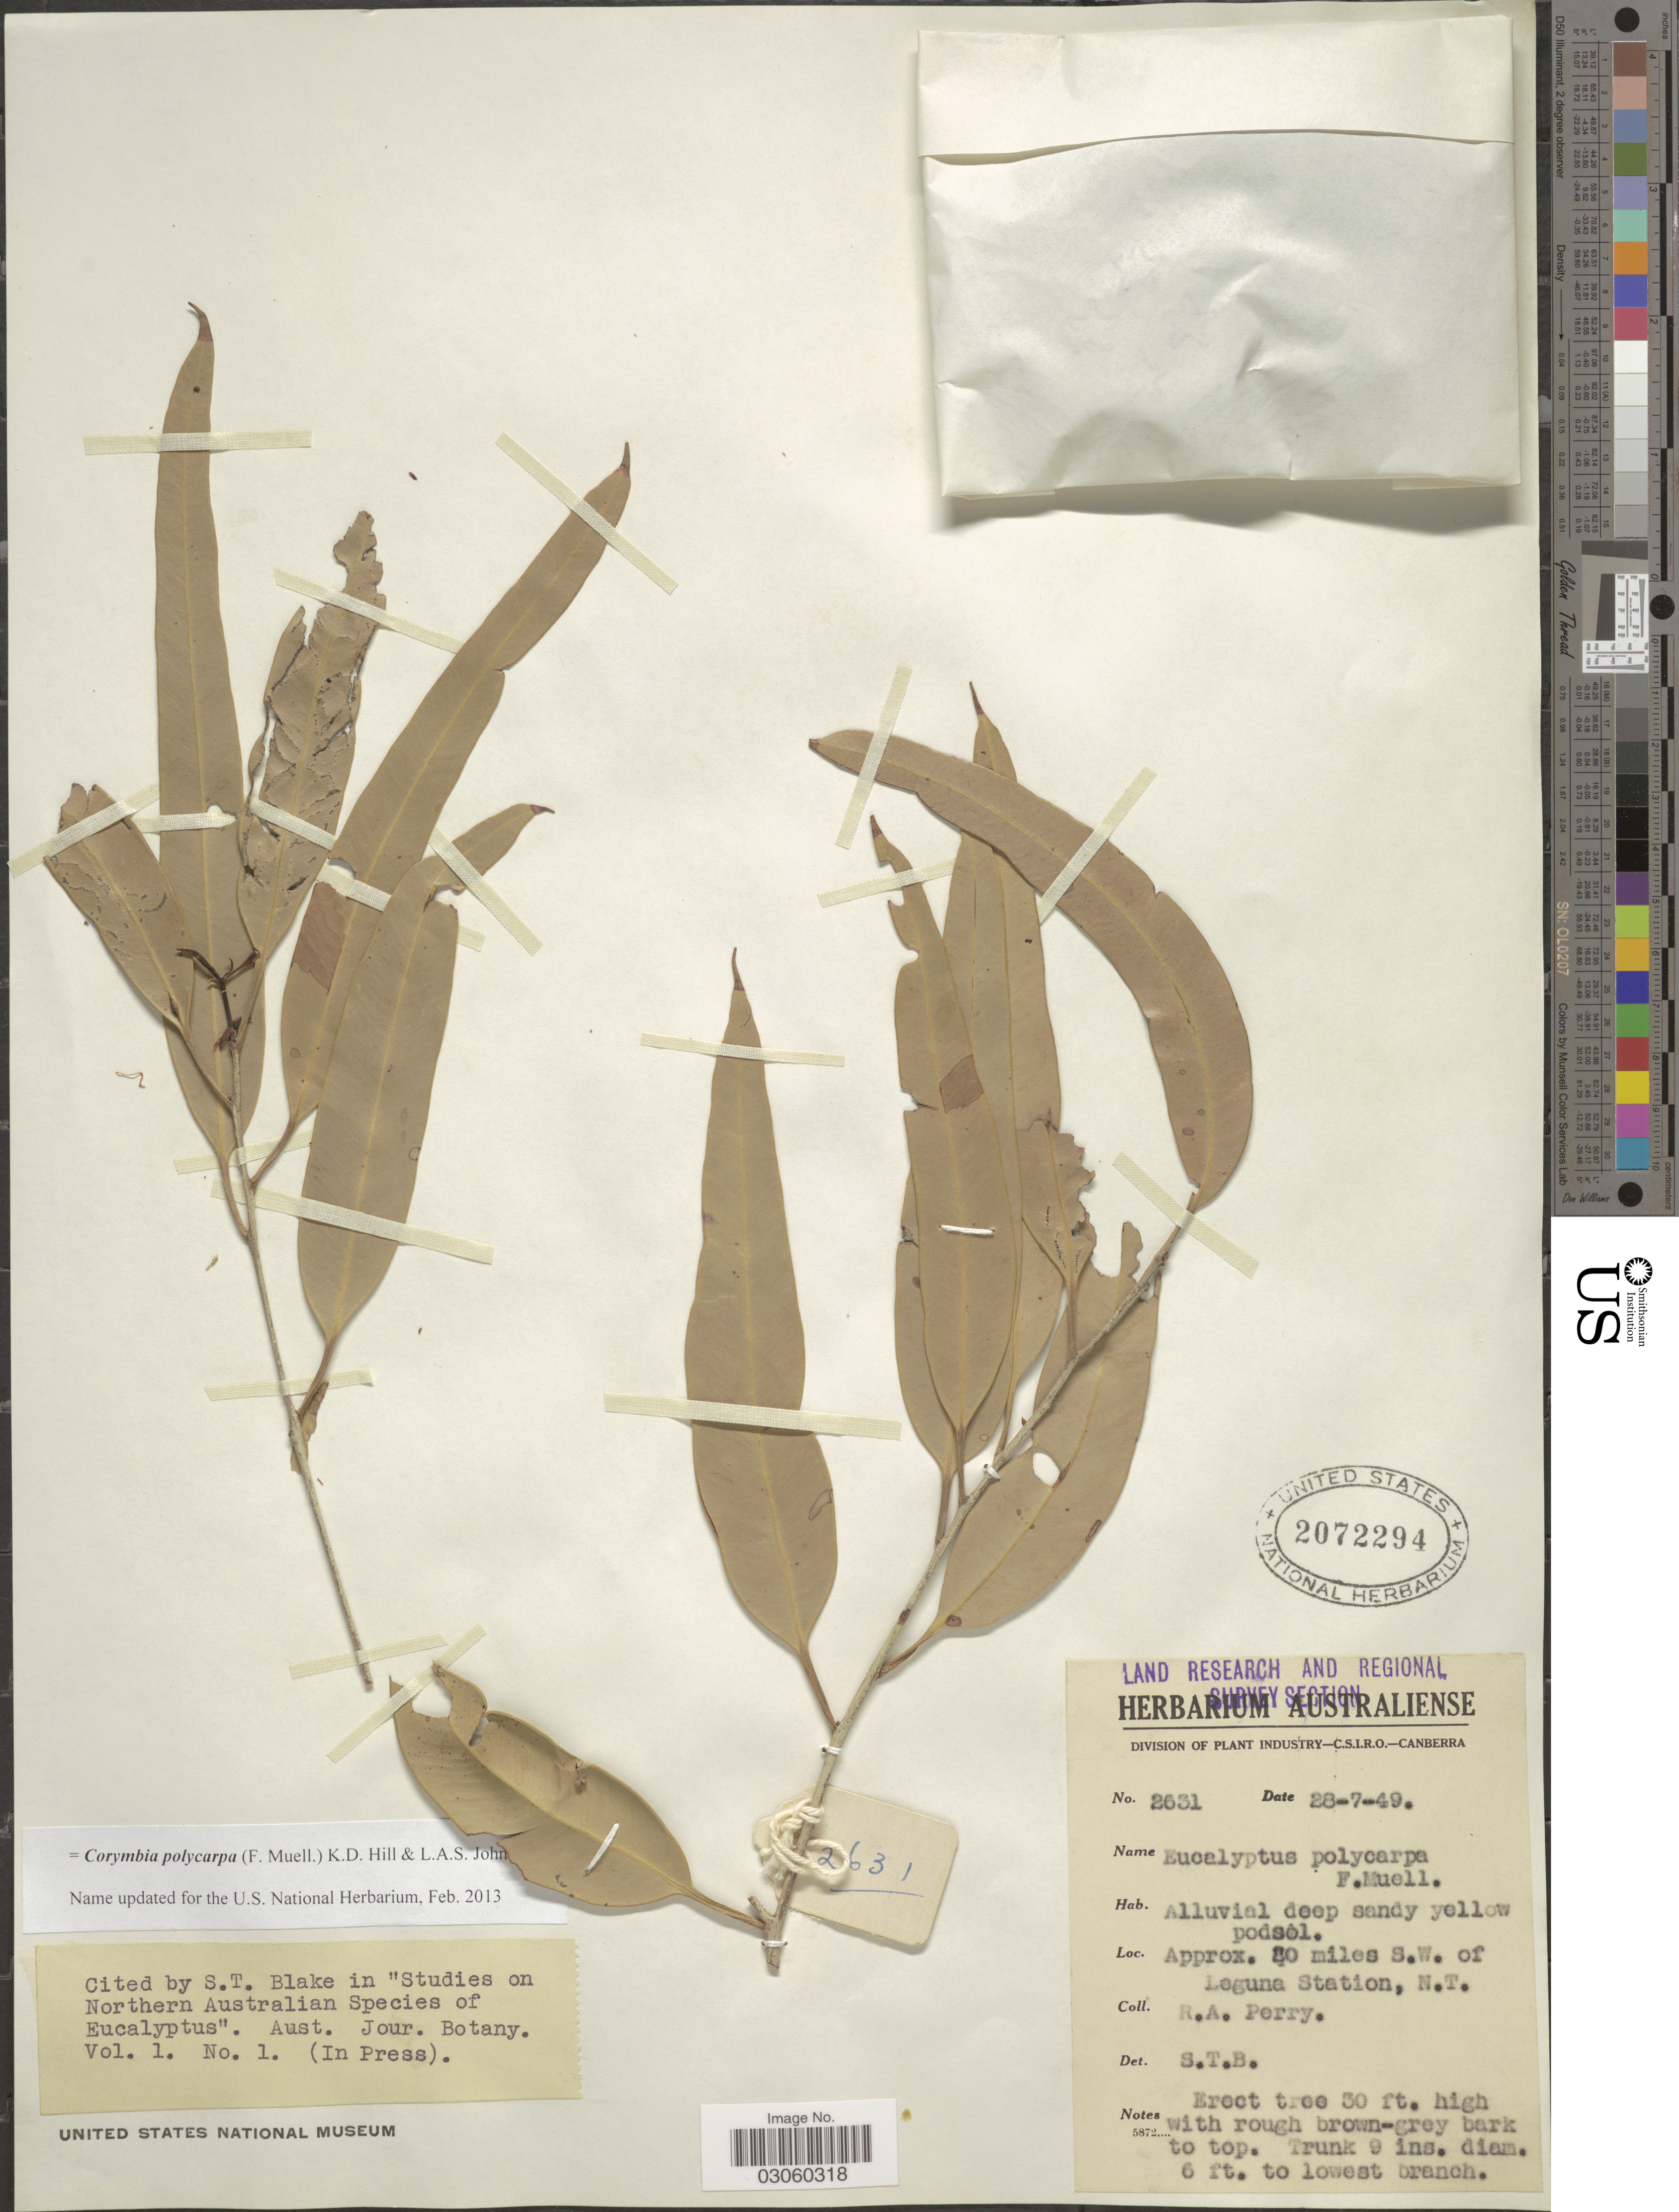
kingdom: Plantae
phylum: Tracheophyta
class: Magnoliopsida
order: Myrtales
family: Myrtaceae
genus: Corymbia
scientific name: Corymbia polycarpa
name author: (F. Muell.) K.D. Hill & L.A.S. Johnson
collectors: Perry, R. A.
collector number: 2631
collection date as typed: Transcribed d/m/y: 28/7/49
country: Australia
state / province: Northern Territory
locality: Approx. 80 miles S.W. of Laguna Station, N.T.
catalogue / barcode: US 2072294